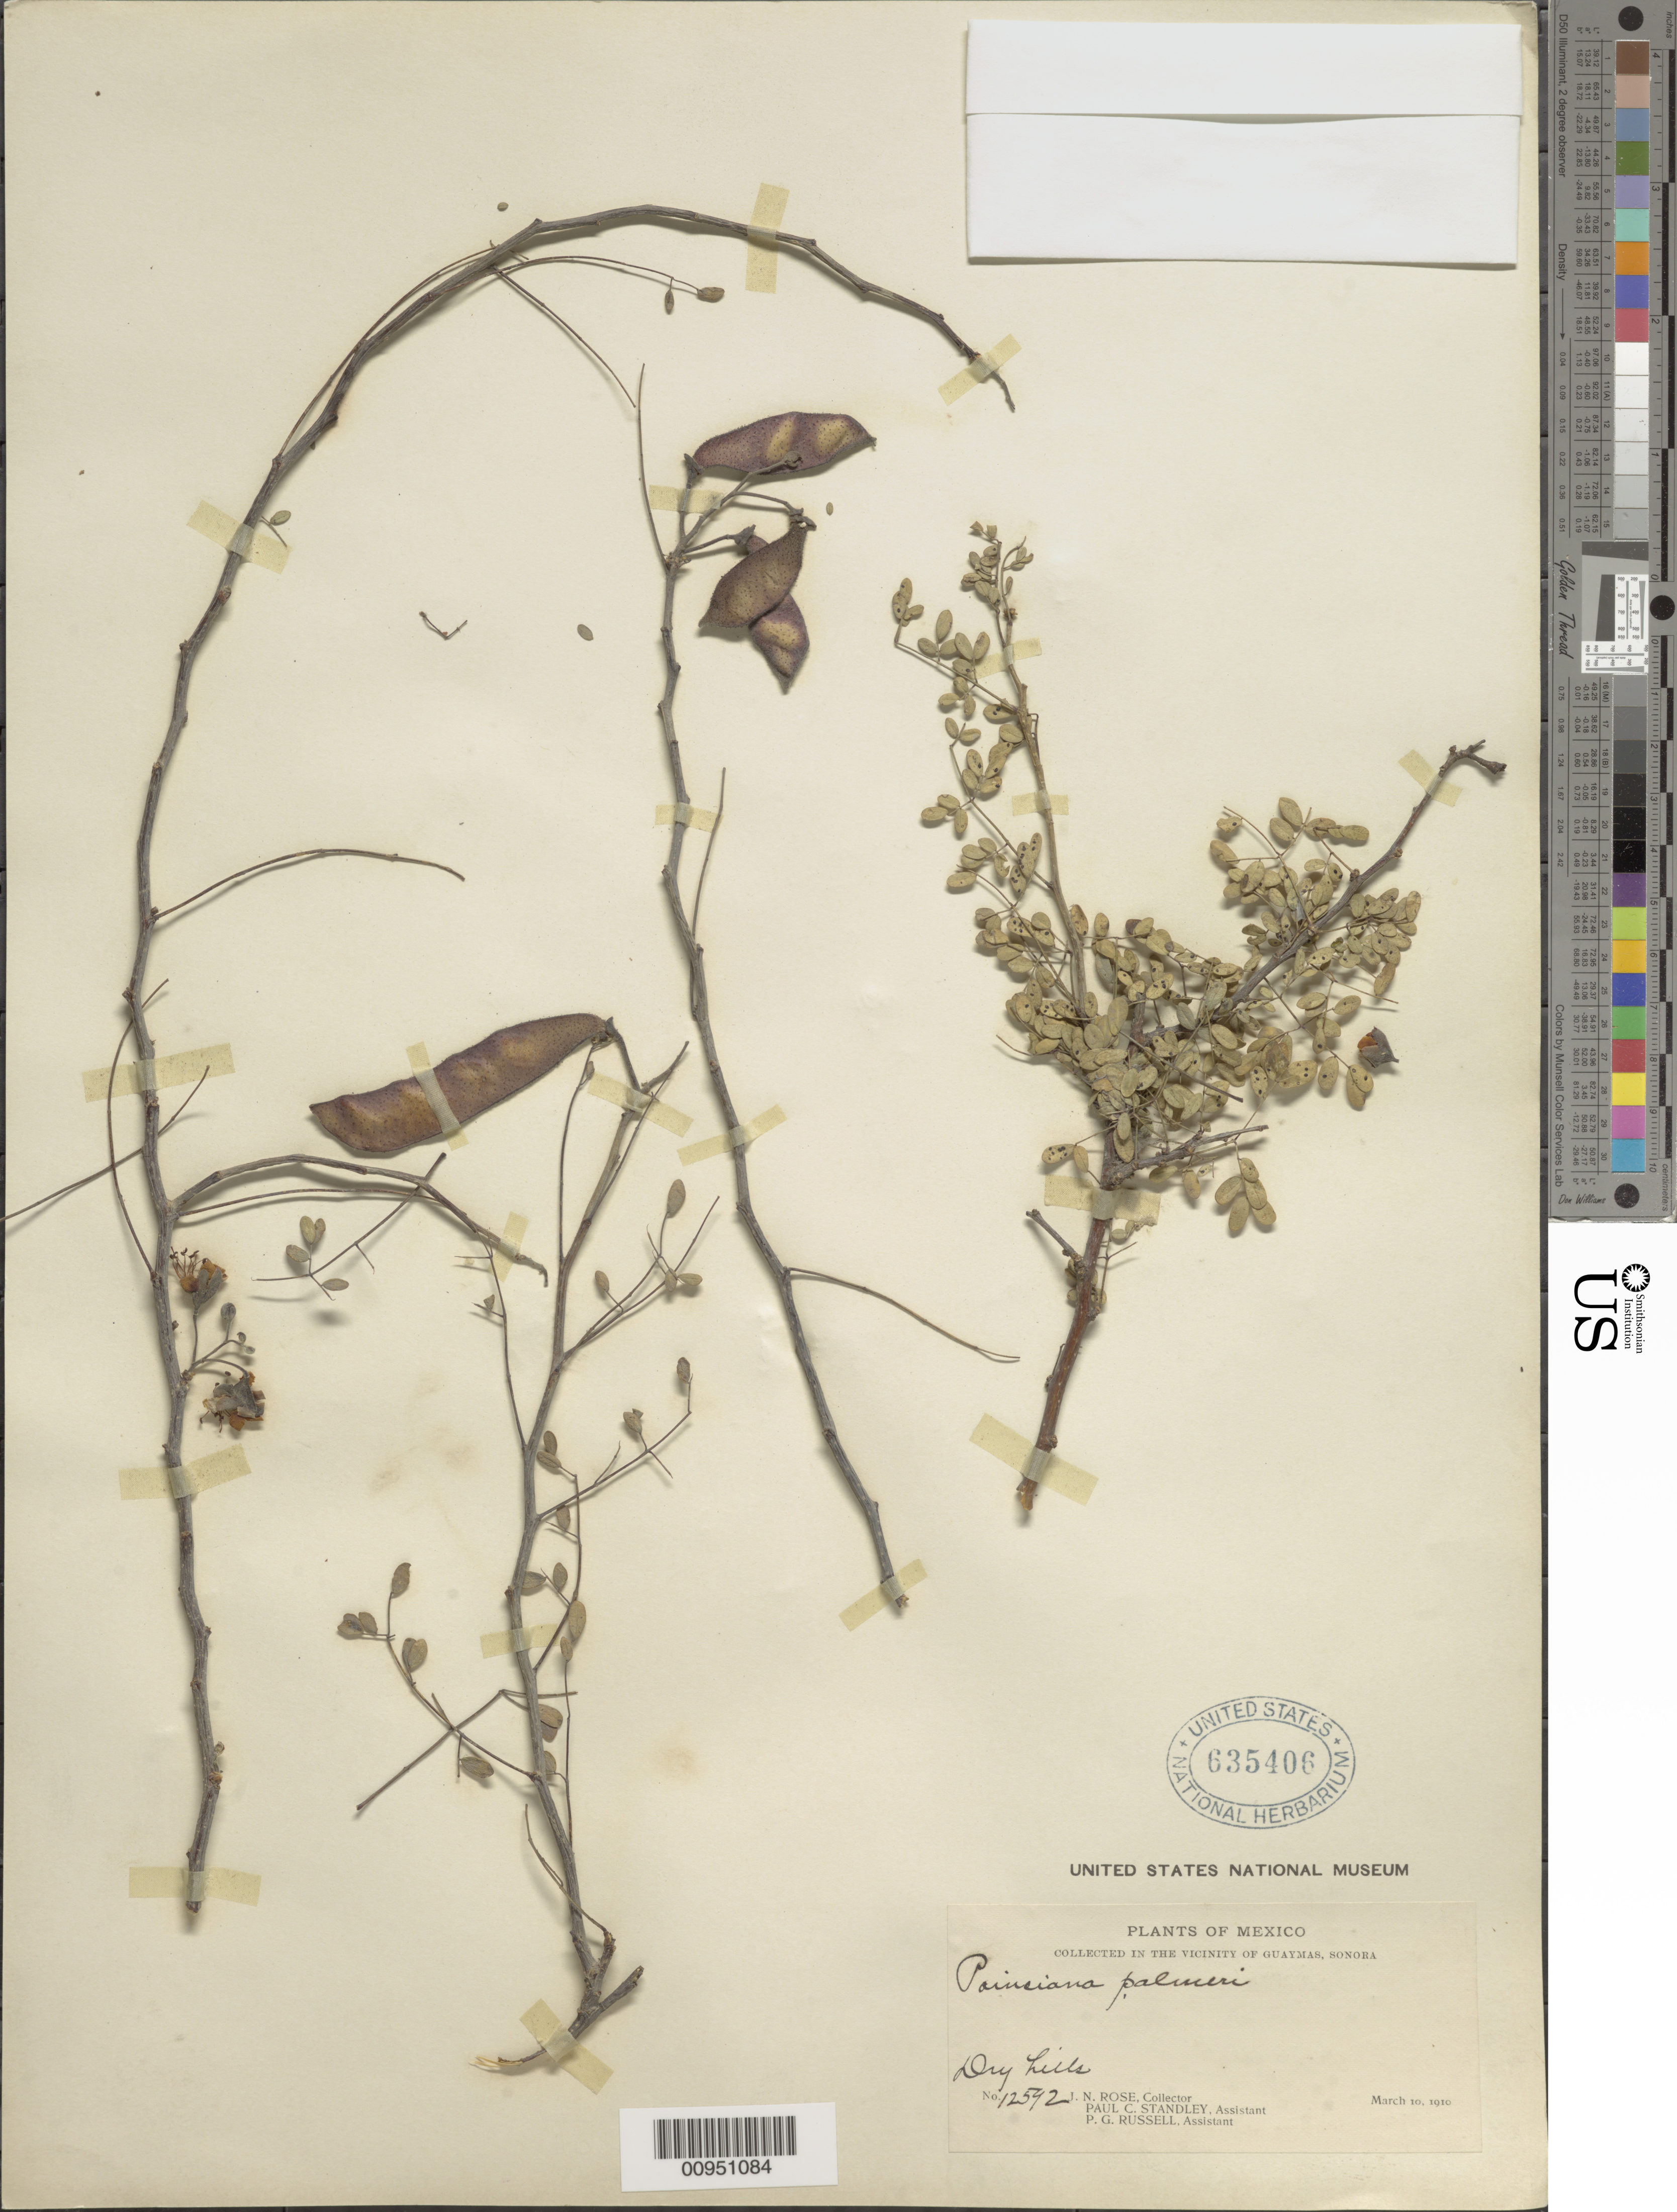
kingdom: Plantae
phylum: Tracheophyta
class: Magnoliopsida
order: Fabales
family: Fabaceae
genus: Poinciana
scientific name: Poinciana palmeri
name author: (S. Watson) Rose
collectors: J. N. Rose, P. C. Standley & P. G. Russell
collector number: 12592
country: Mexico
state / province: Sonora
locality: Guaymas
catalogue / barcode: US 635406